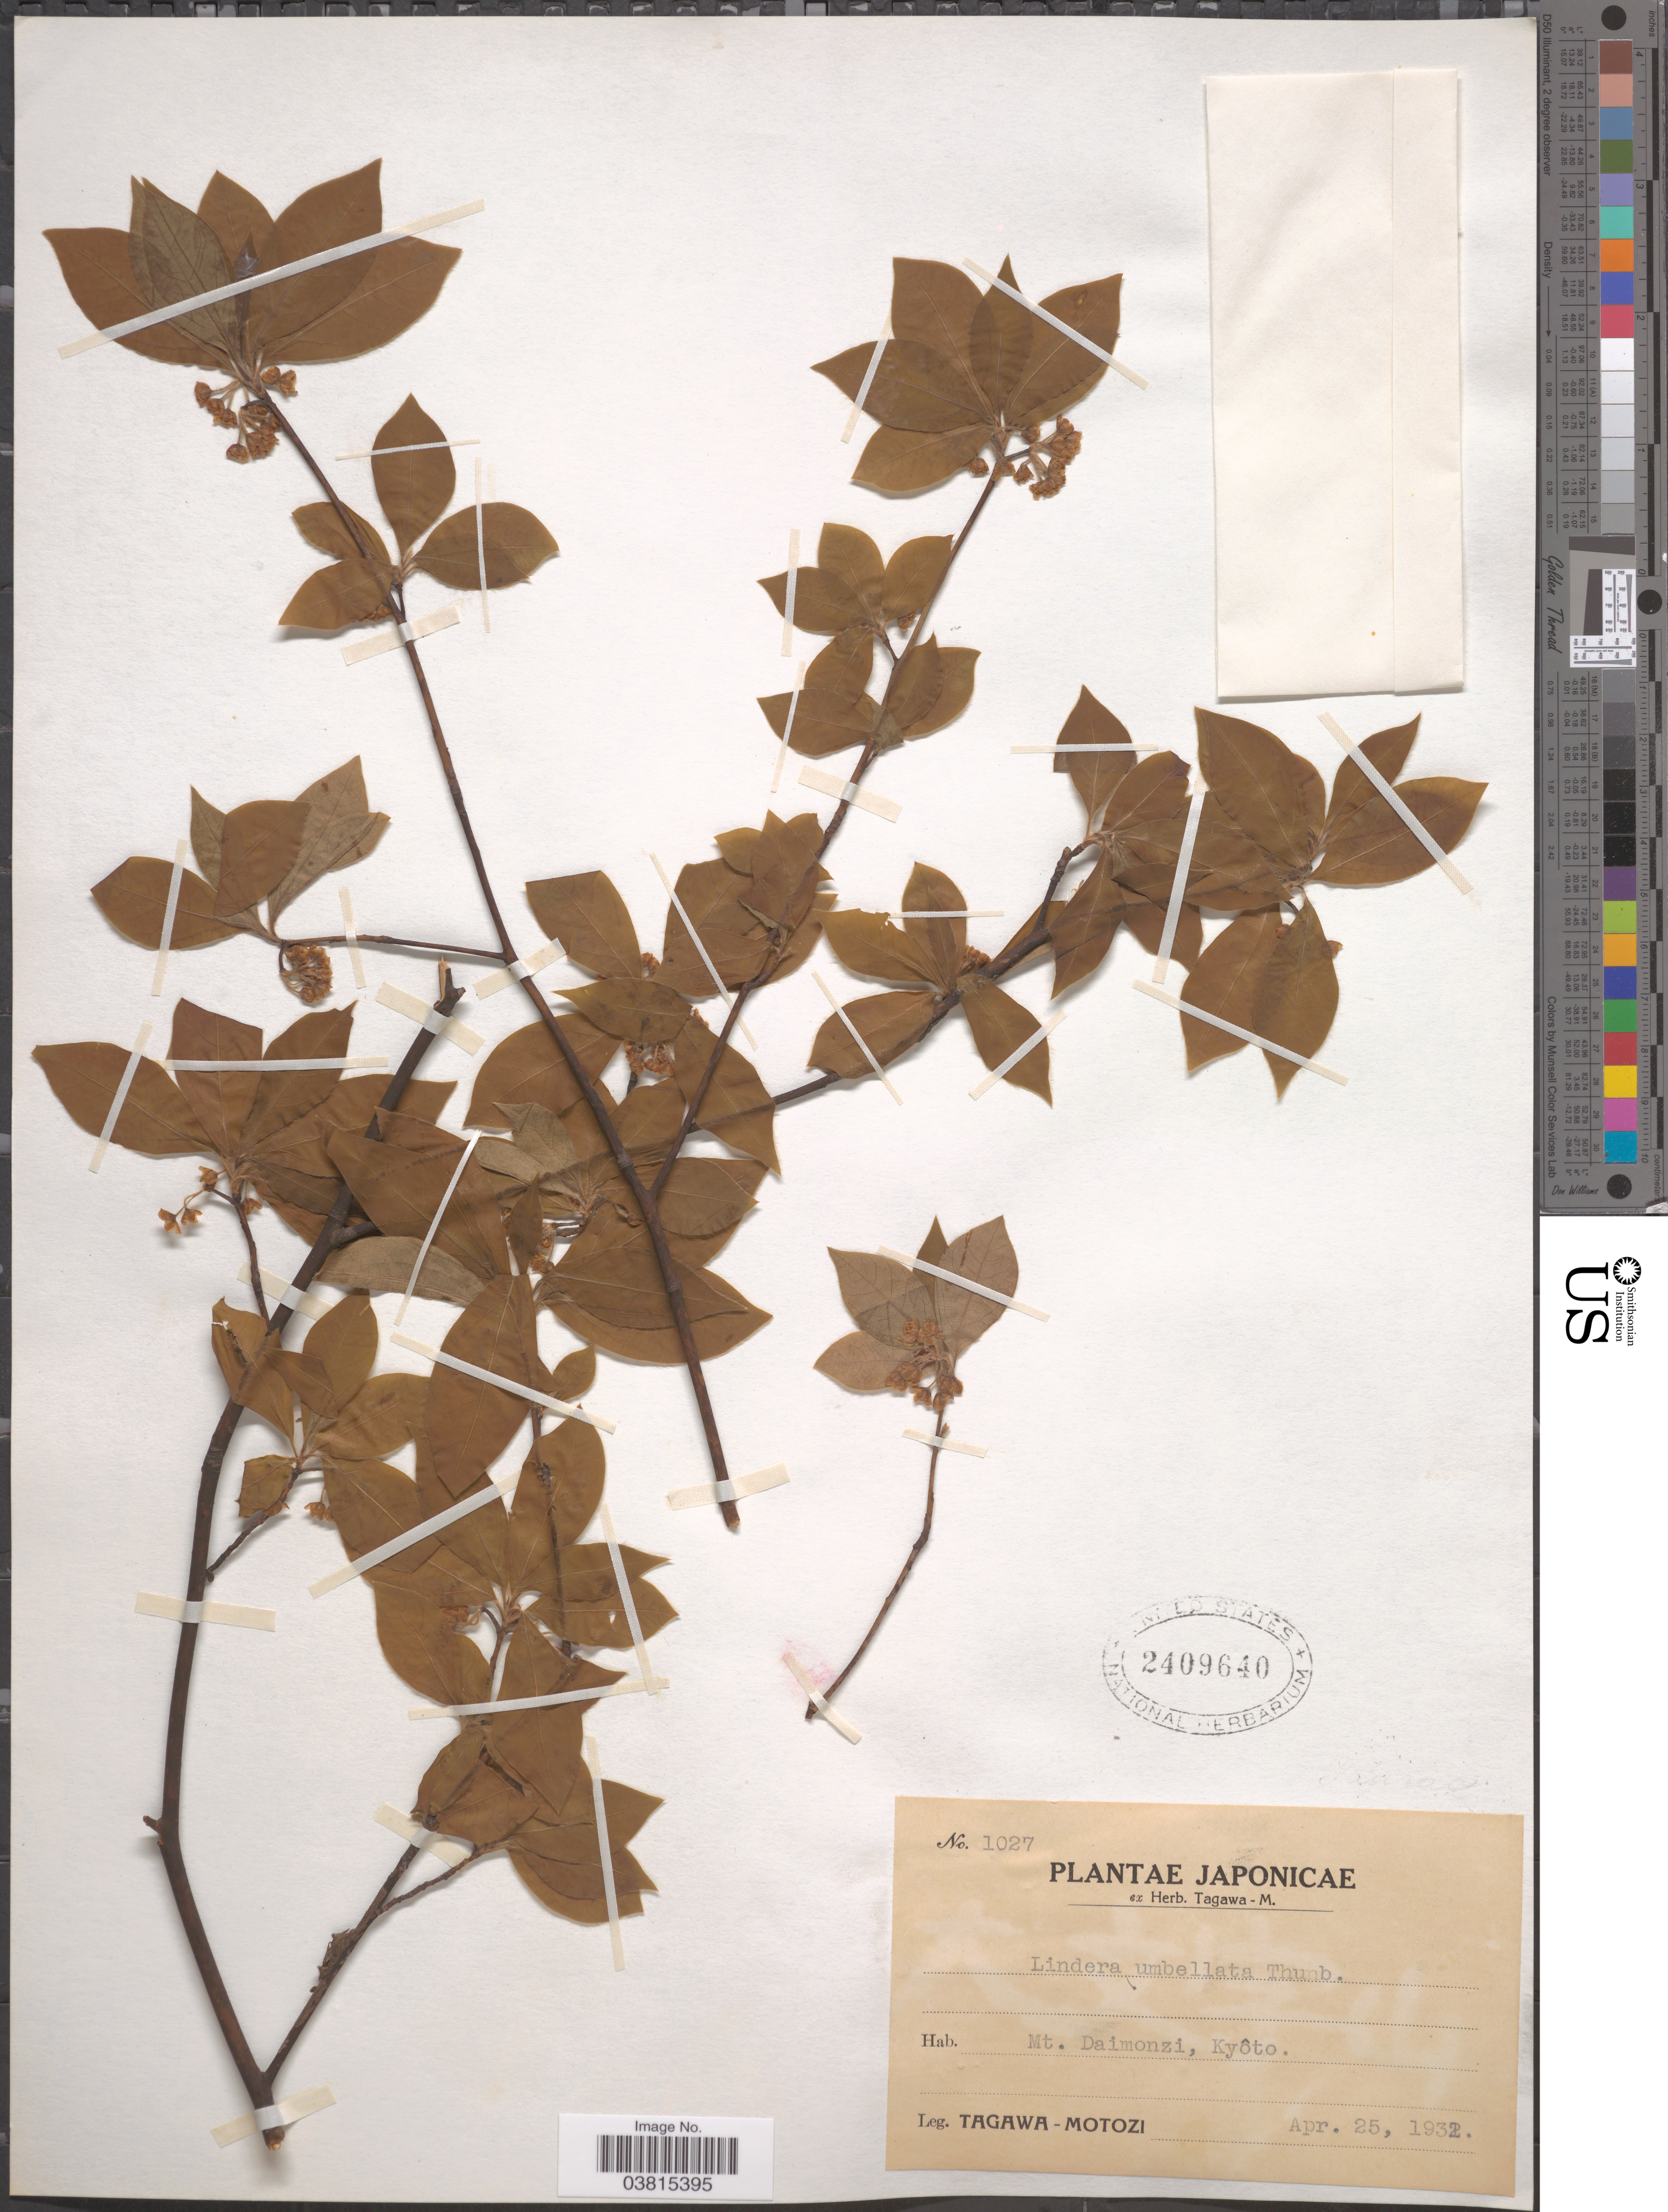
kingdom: Plantae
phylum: Tracheophyta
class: Magnoliopsida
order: Laurales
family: Lauraceae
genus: Lindera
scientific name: Lindera umbellata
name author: Thunb.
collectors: M. Tagawa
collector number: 1027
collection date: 1932-04-25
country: Japan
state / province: Kyoto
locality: Mt. Daimonzi, Kyôto.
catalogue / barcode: US 2409640